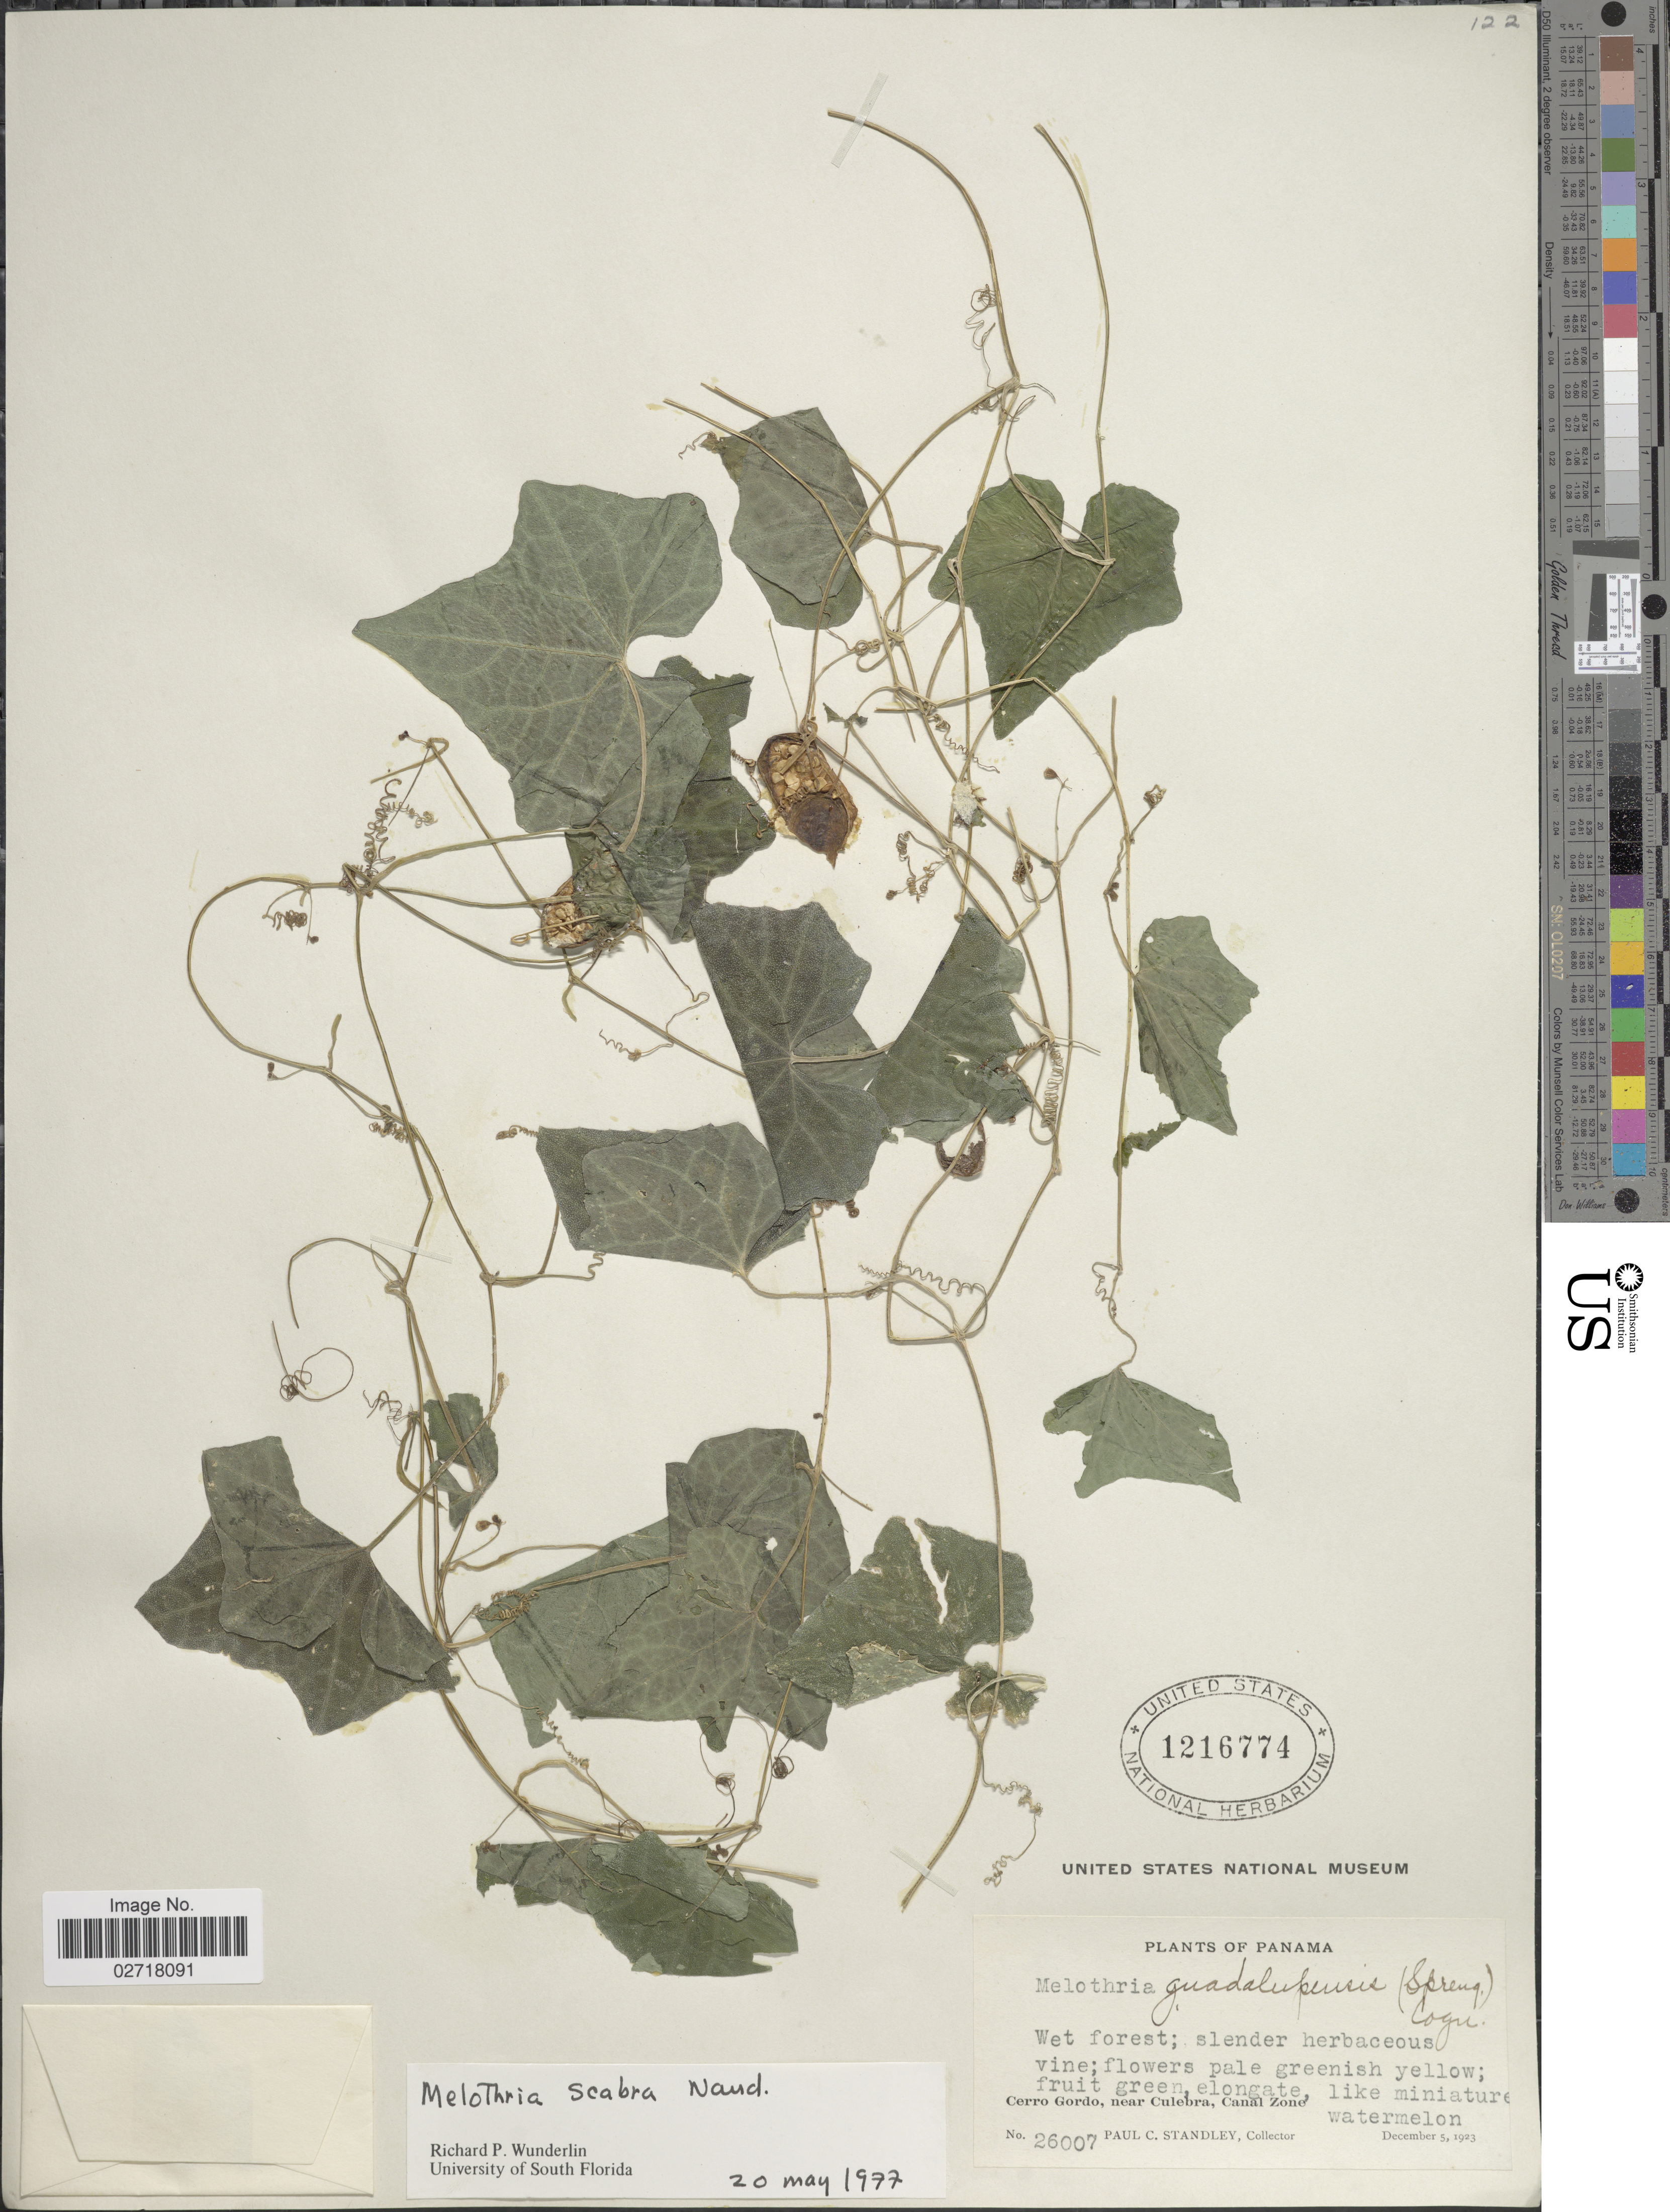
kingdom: Plantae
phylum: Tracheophyta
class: Magnoliopsida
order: Cucurbitales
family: Cucurbitaceae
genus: Melothria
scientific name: Melothria scabra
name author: Naudin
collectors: P. C. Standley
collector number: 26007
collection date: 1923-12-05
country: Panama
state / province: Colón / Panamá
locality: Cerro Gordo, near Culebra, Canal Zone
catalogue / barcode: US 1216774